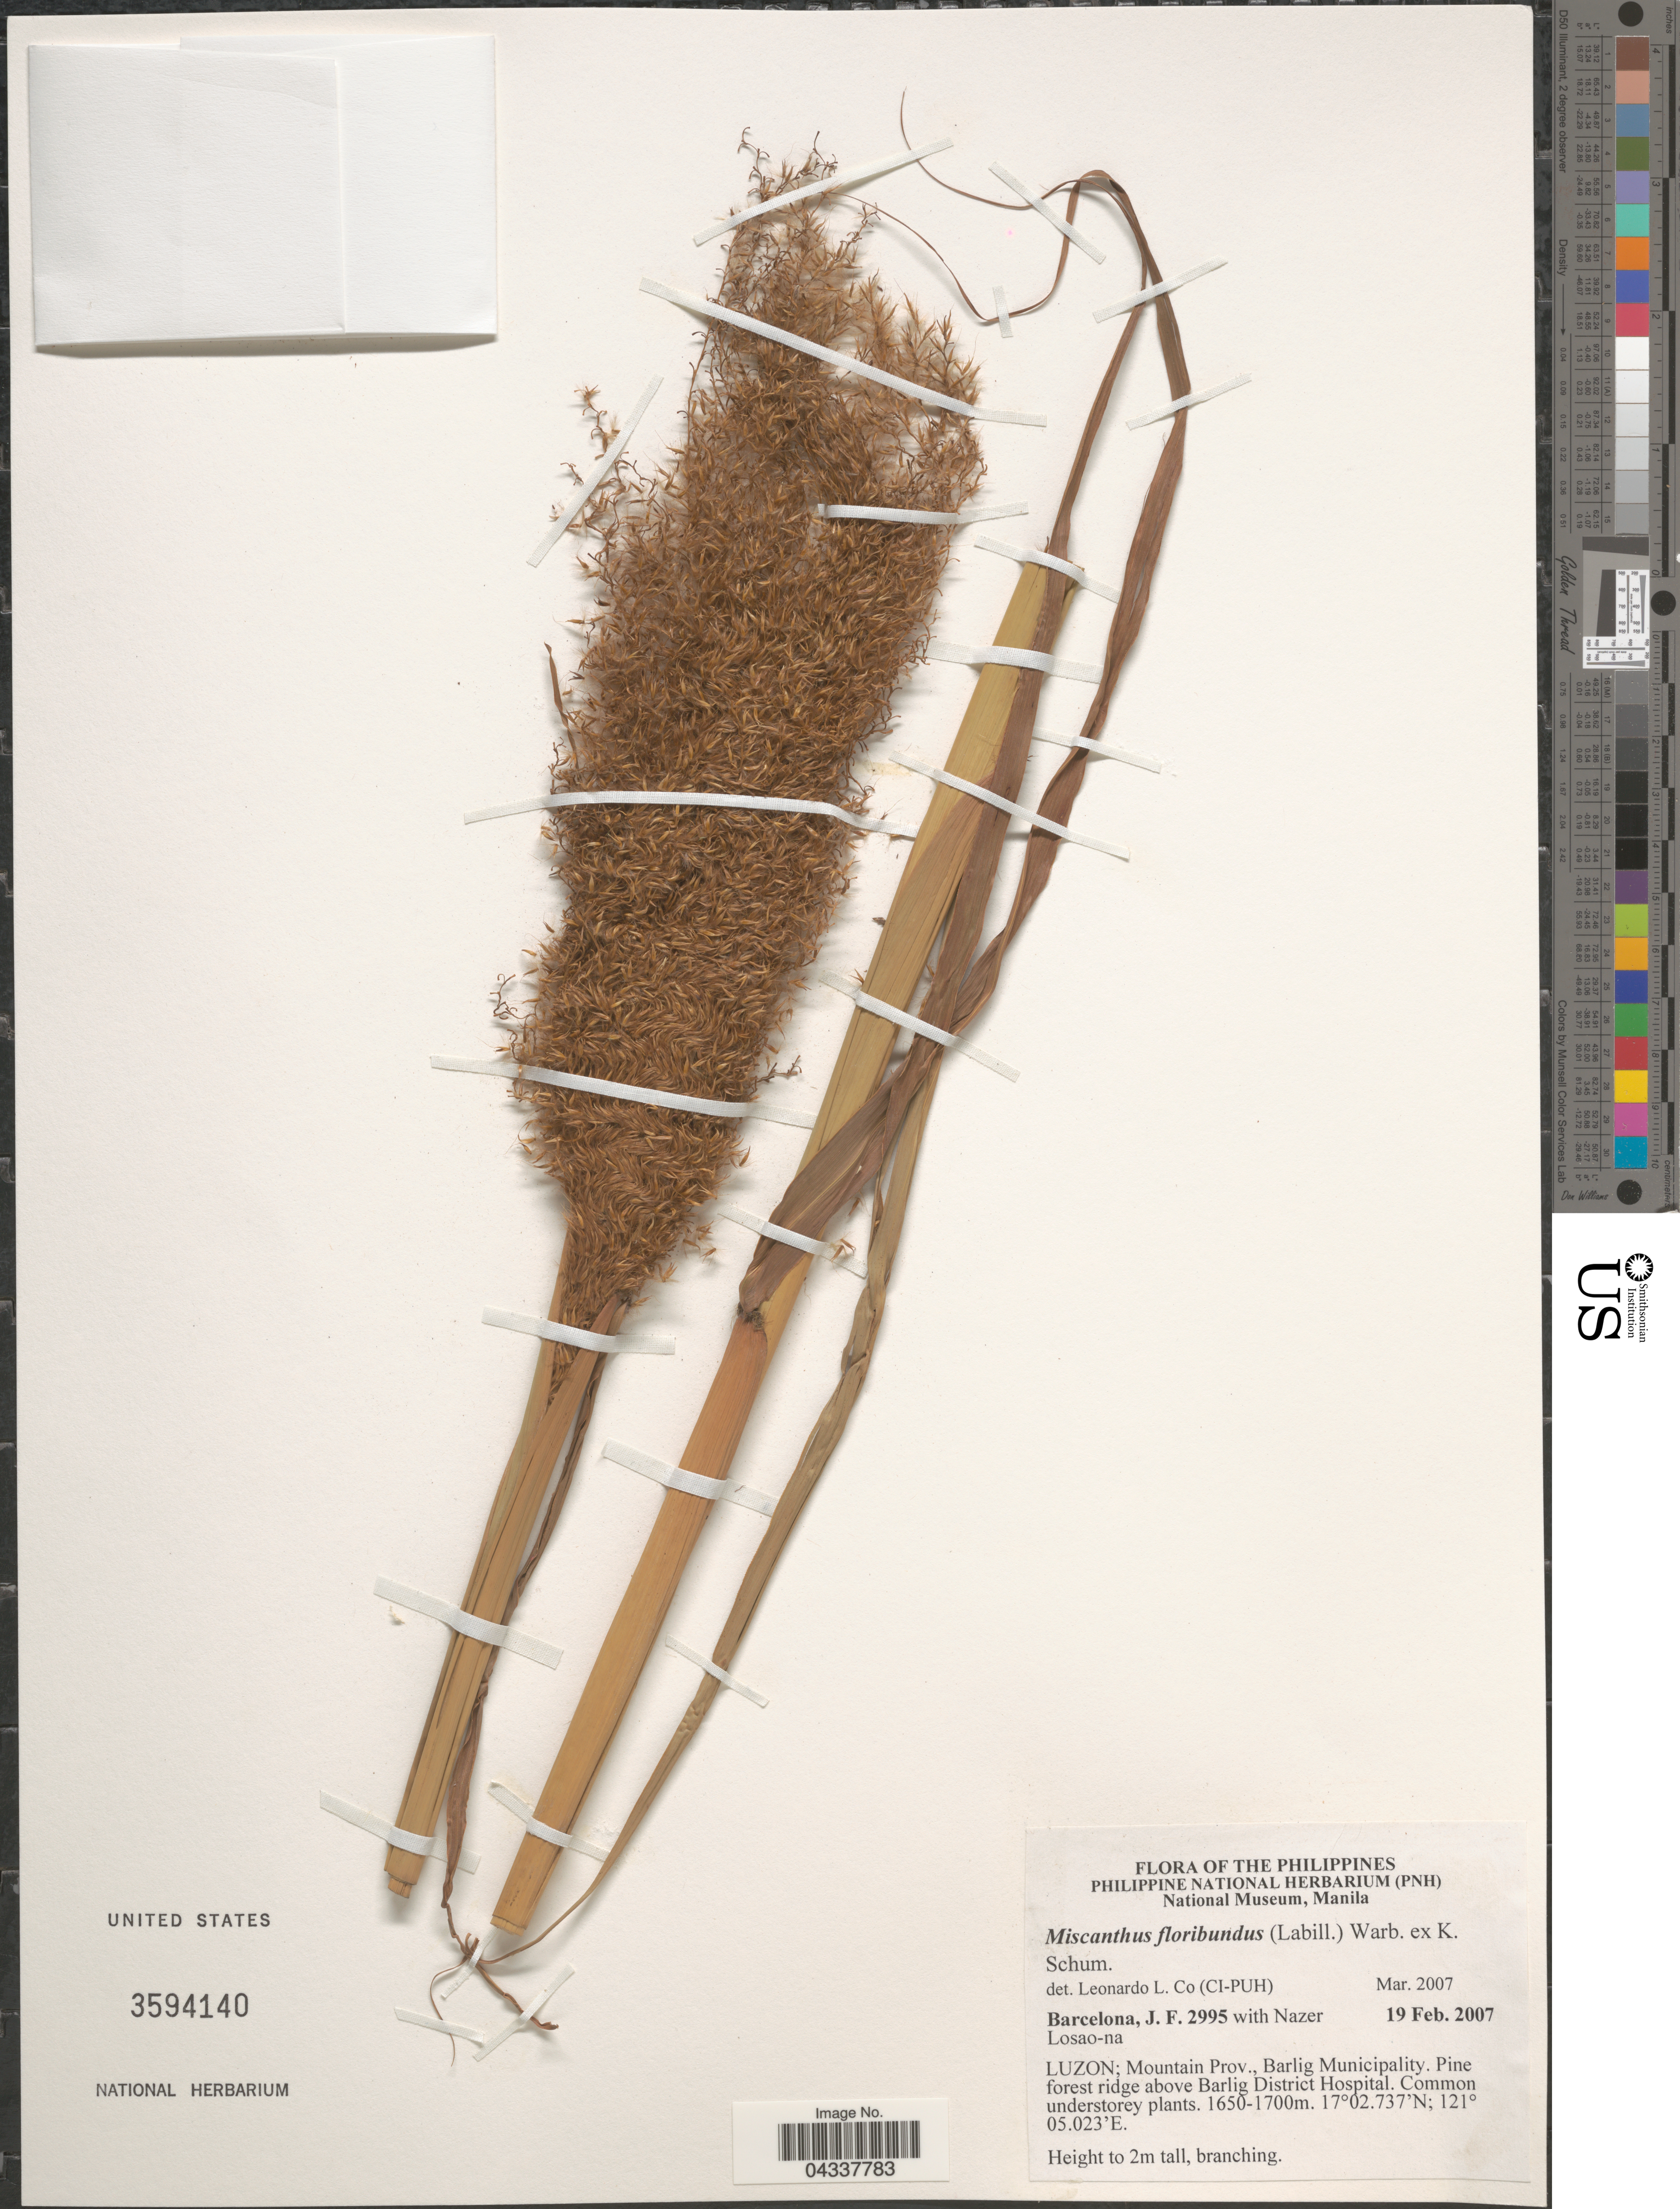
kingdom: Plantae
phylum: Tracheophyta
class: Liliopsida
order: Poales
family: Poaceae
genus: Miscanthus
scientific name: Miscanthus floridulus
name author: (Labill.) Warb.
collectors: J. F. Barcelona & N. Losao-na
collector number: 2995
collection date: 2007-02-19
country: Philippines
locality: Luzon; Mountain Prov., Barlig Municipality. Pine forest ridge above Barlig District Hospital.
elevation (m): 1650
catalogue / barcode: US 3594140